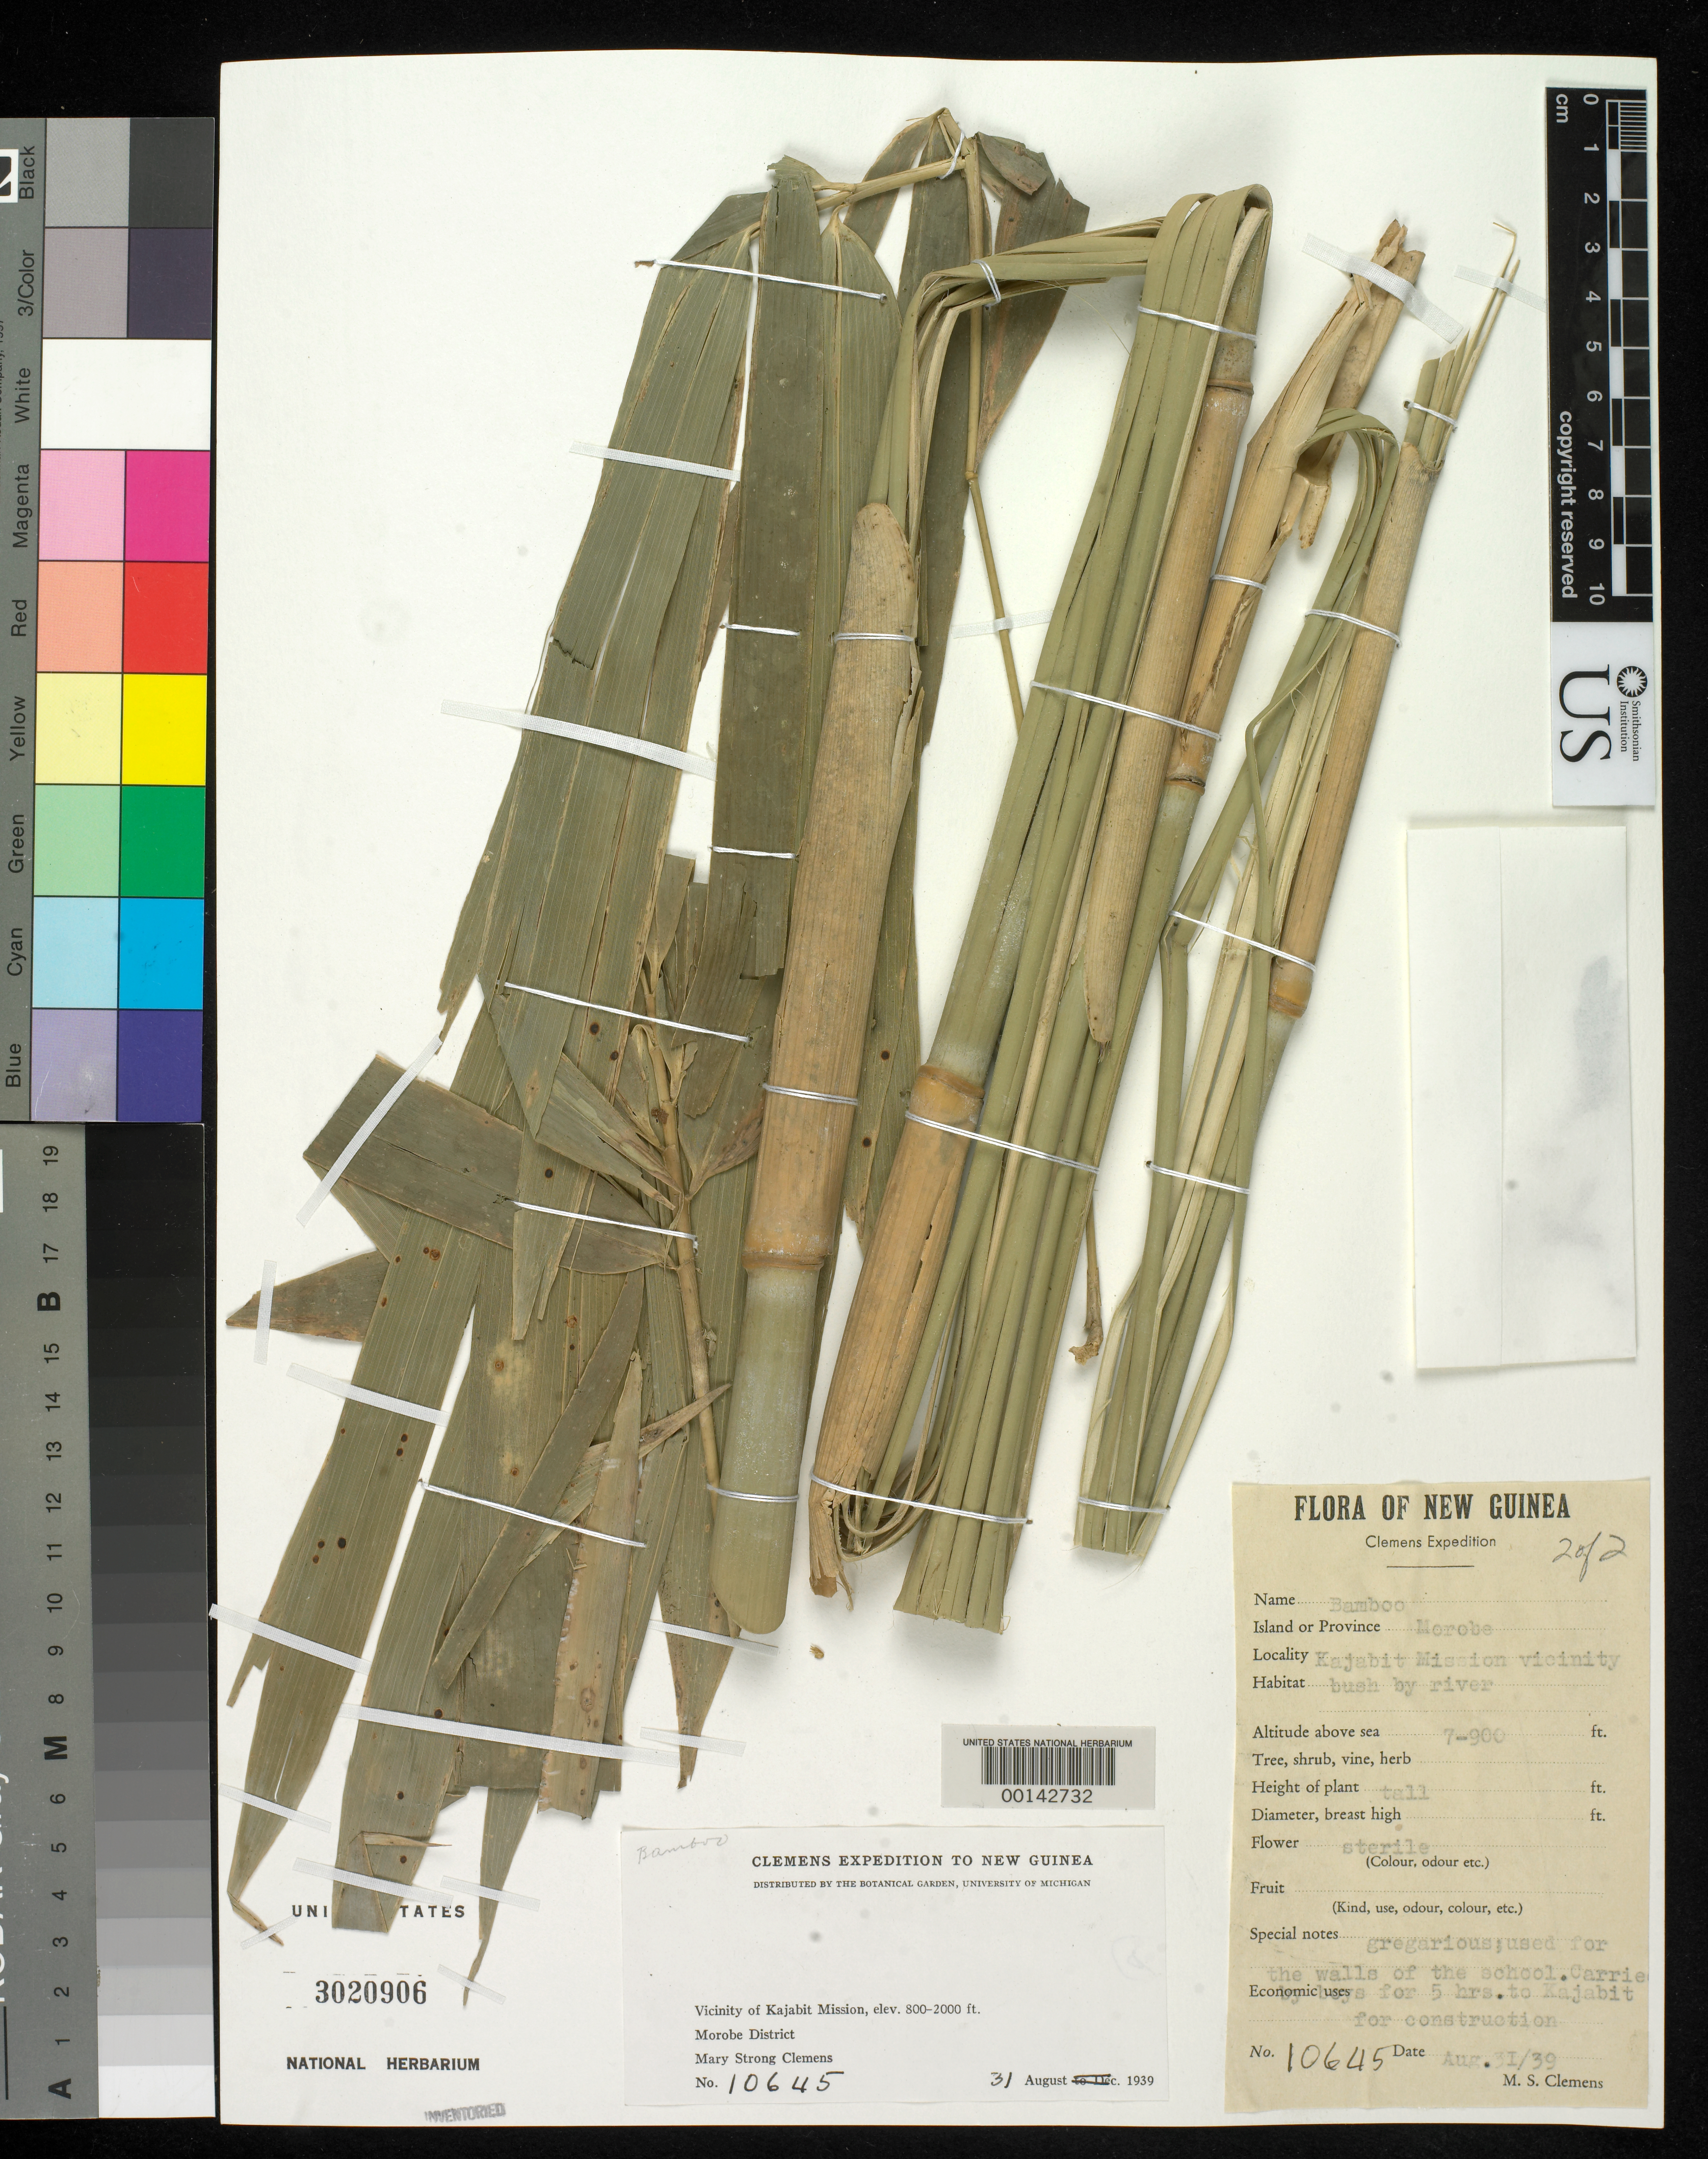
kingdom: Plantae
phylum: Tracheophyta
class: Liliopsida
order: Poales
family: Poaceae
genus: Schizostachyum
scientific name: Schizostachyum sp.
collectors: M. S. Clemens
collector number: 10645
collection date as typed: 31 Aug 1939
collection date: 1939-08-31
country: Papua New Guinea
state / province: Morobe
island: New Guinea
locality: Kajabit mission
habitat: by river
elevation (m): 2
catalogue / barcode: US 3020906